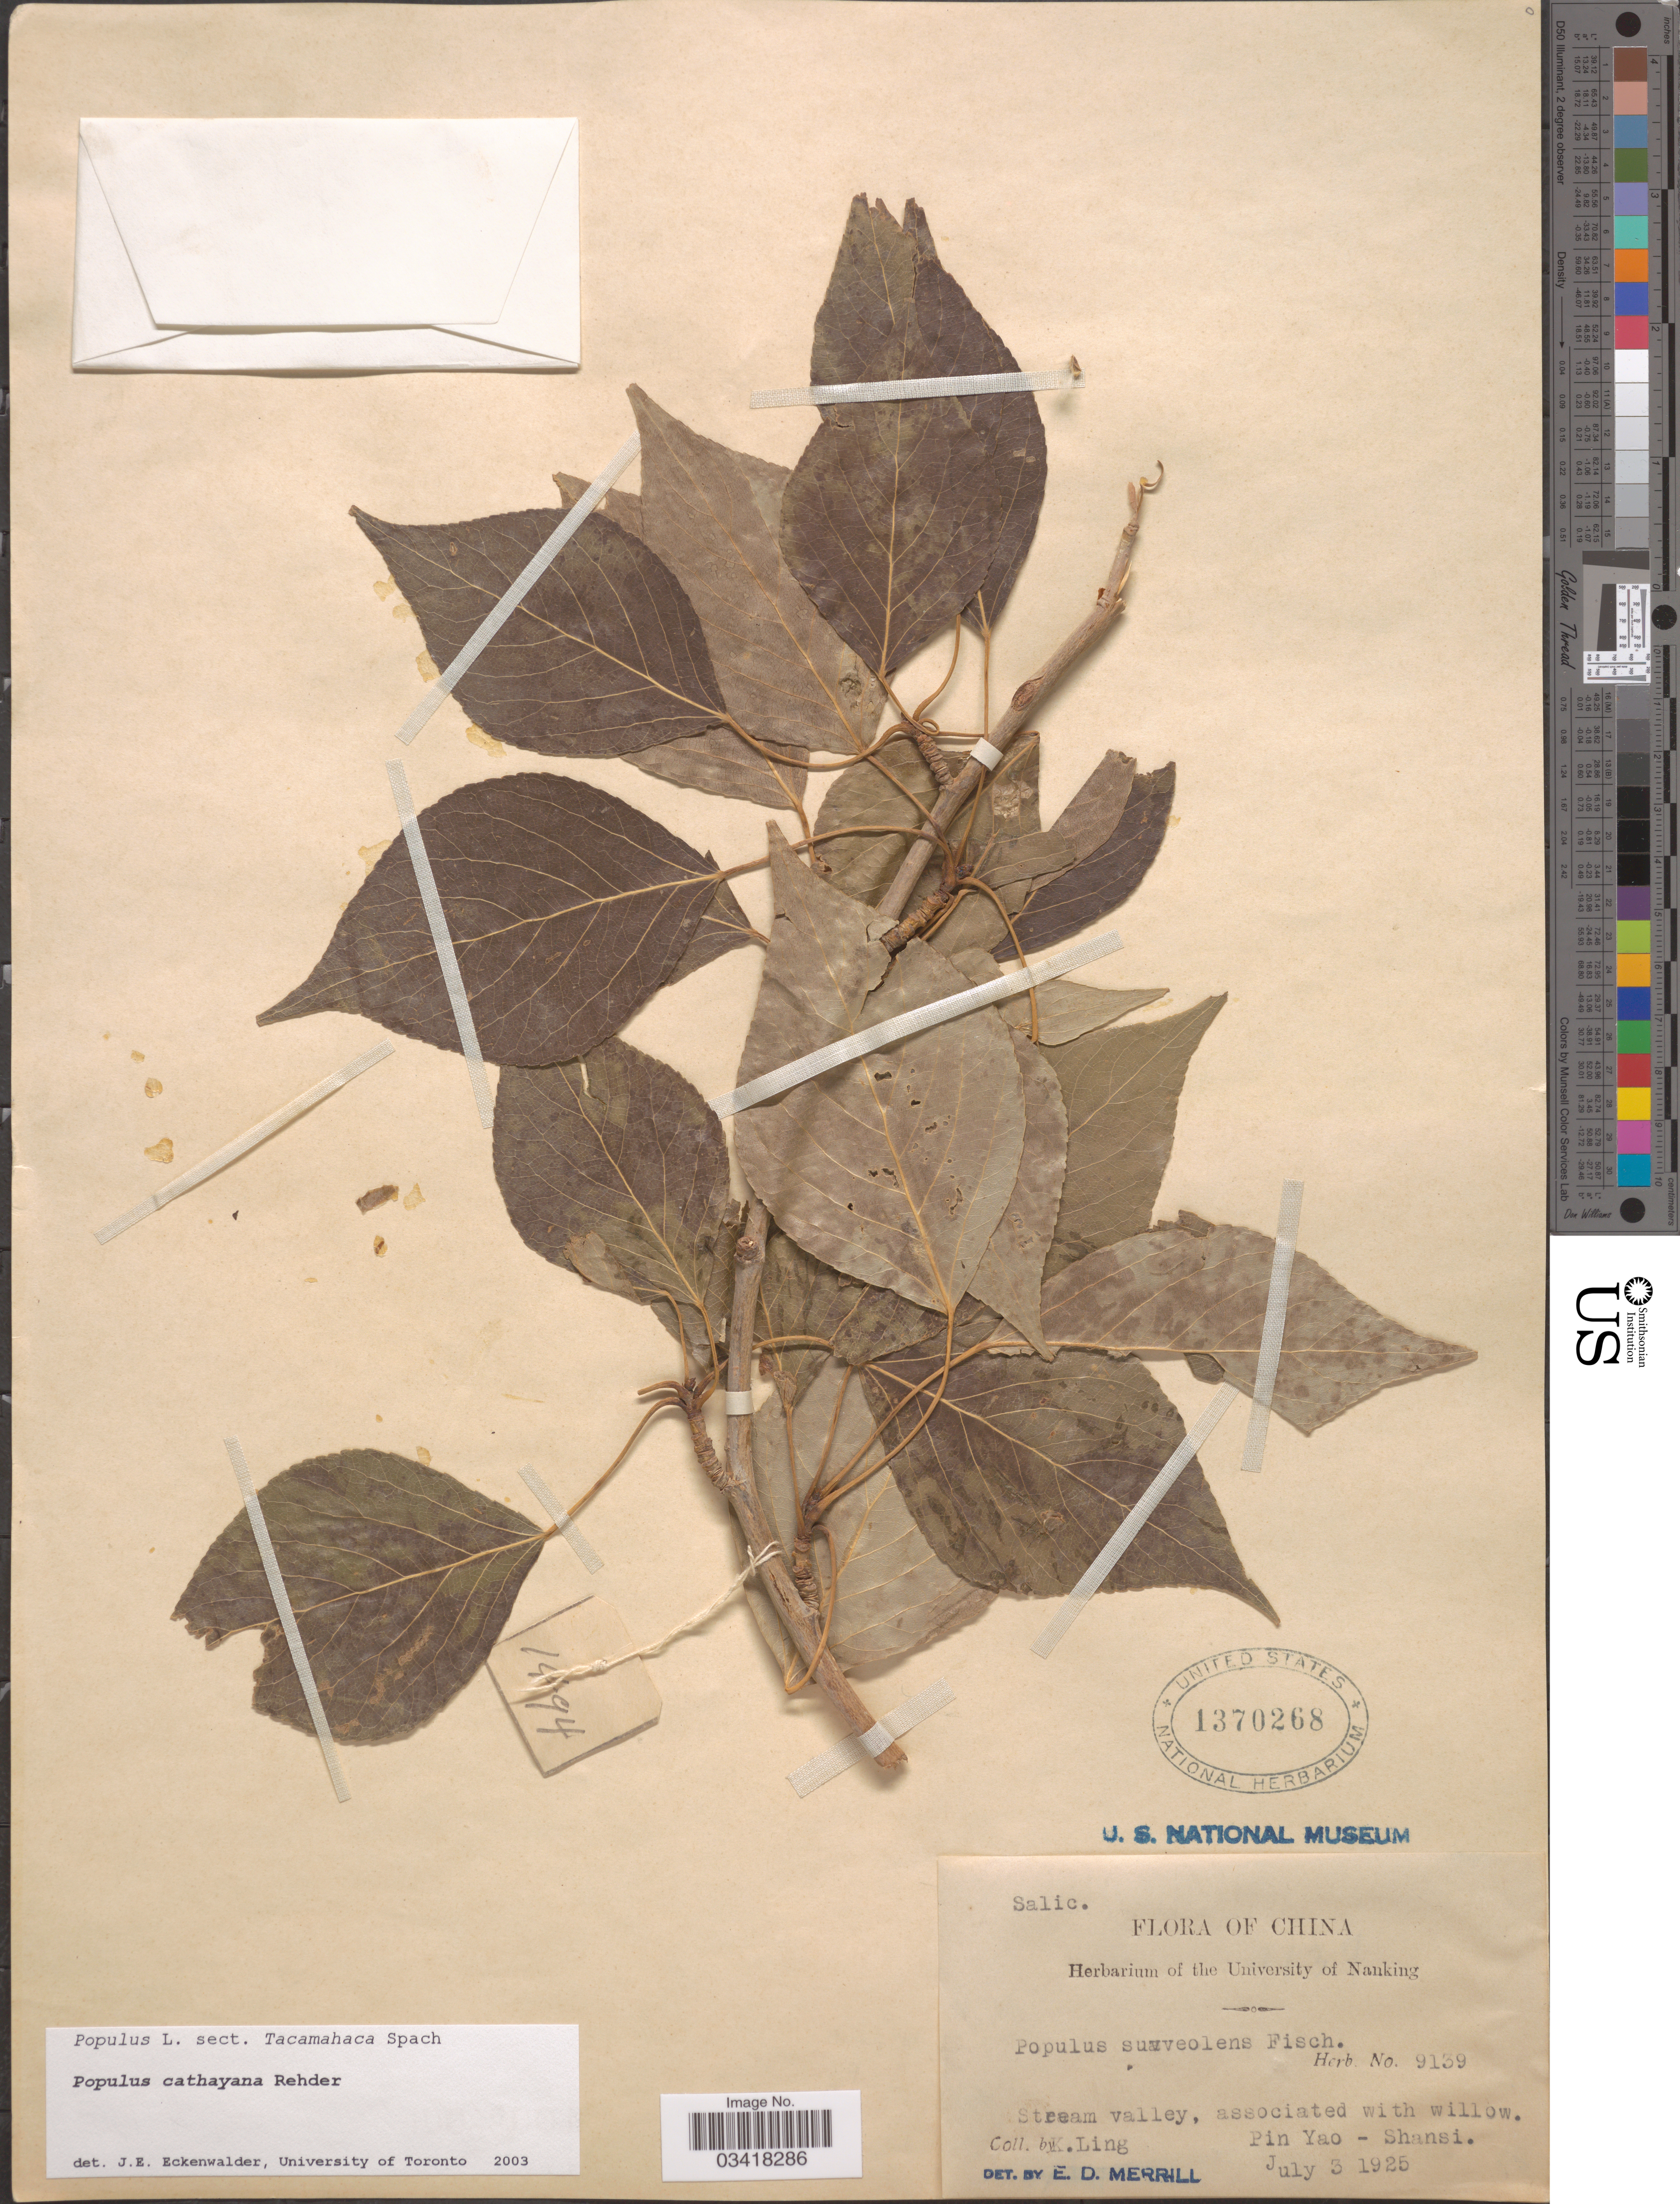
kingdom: Plantae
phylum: Tracheophyta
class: Magnoliopsida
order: Malpighiales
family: Salicaceae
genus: Populus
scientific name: Populus cathayana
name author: Rehder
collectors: K. Ling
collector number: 9139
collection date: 1925-07-03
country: China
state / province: Shanxi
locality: Stream valley, associated with willow. Pin Yao - Shansi.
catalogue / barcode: US 1370268